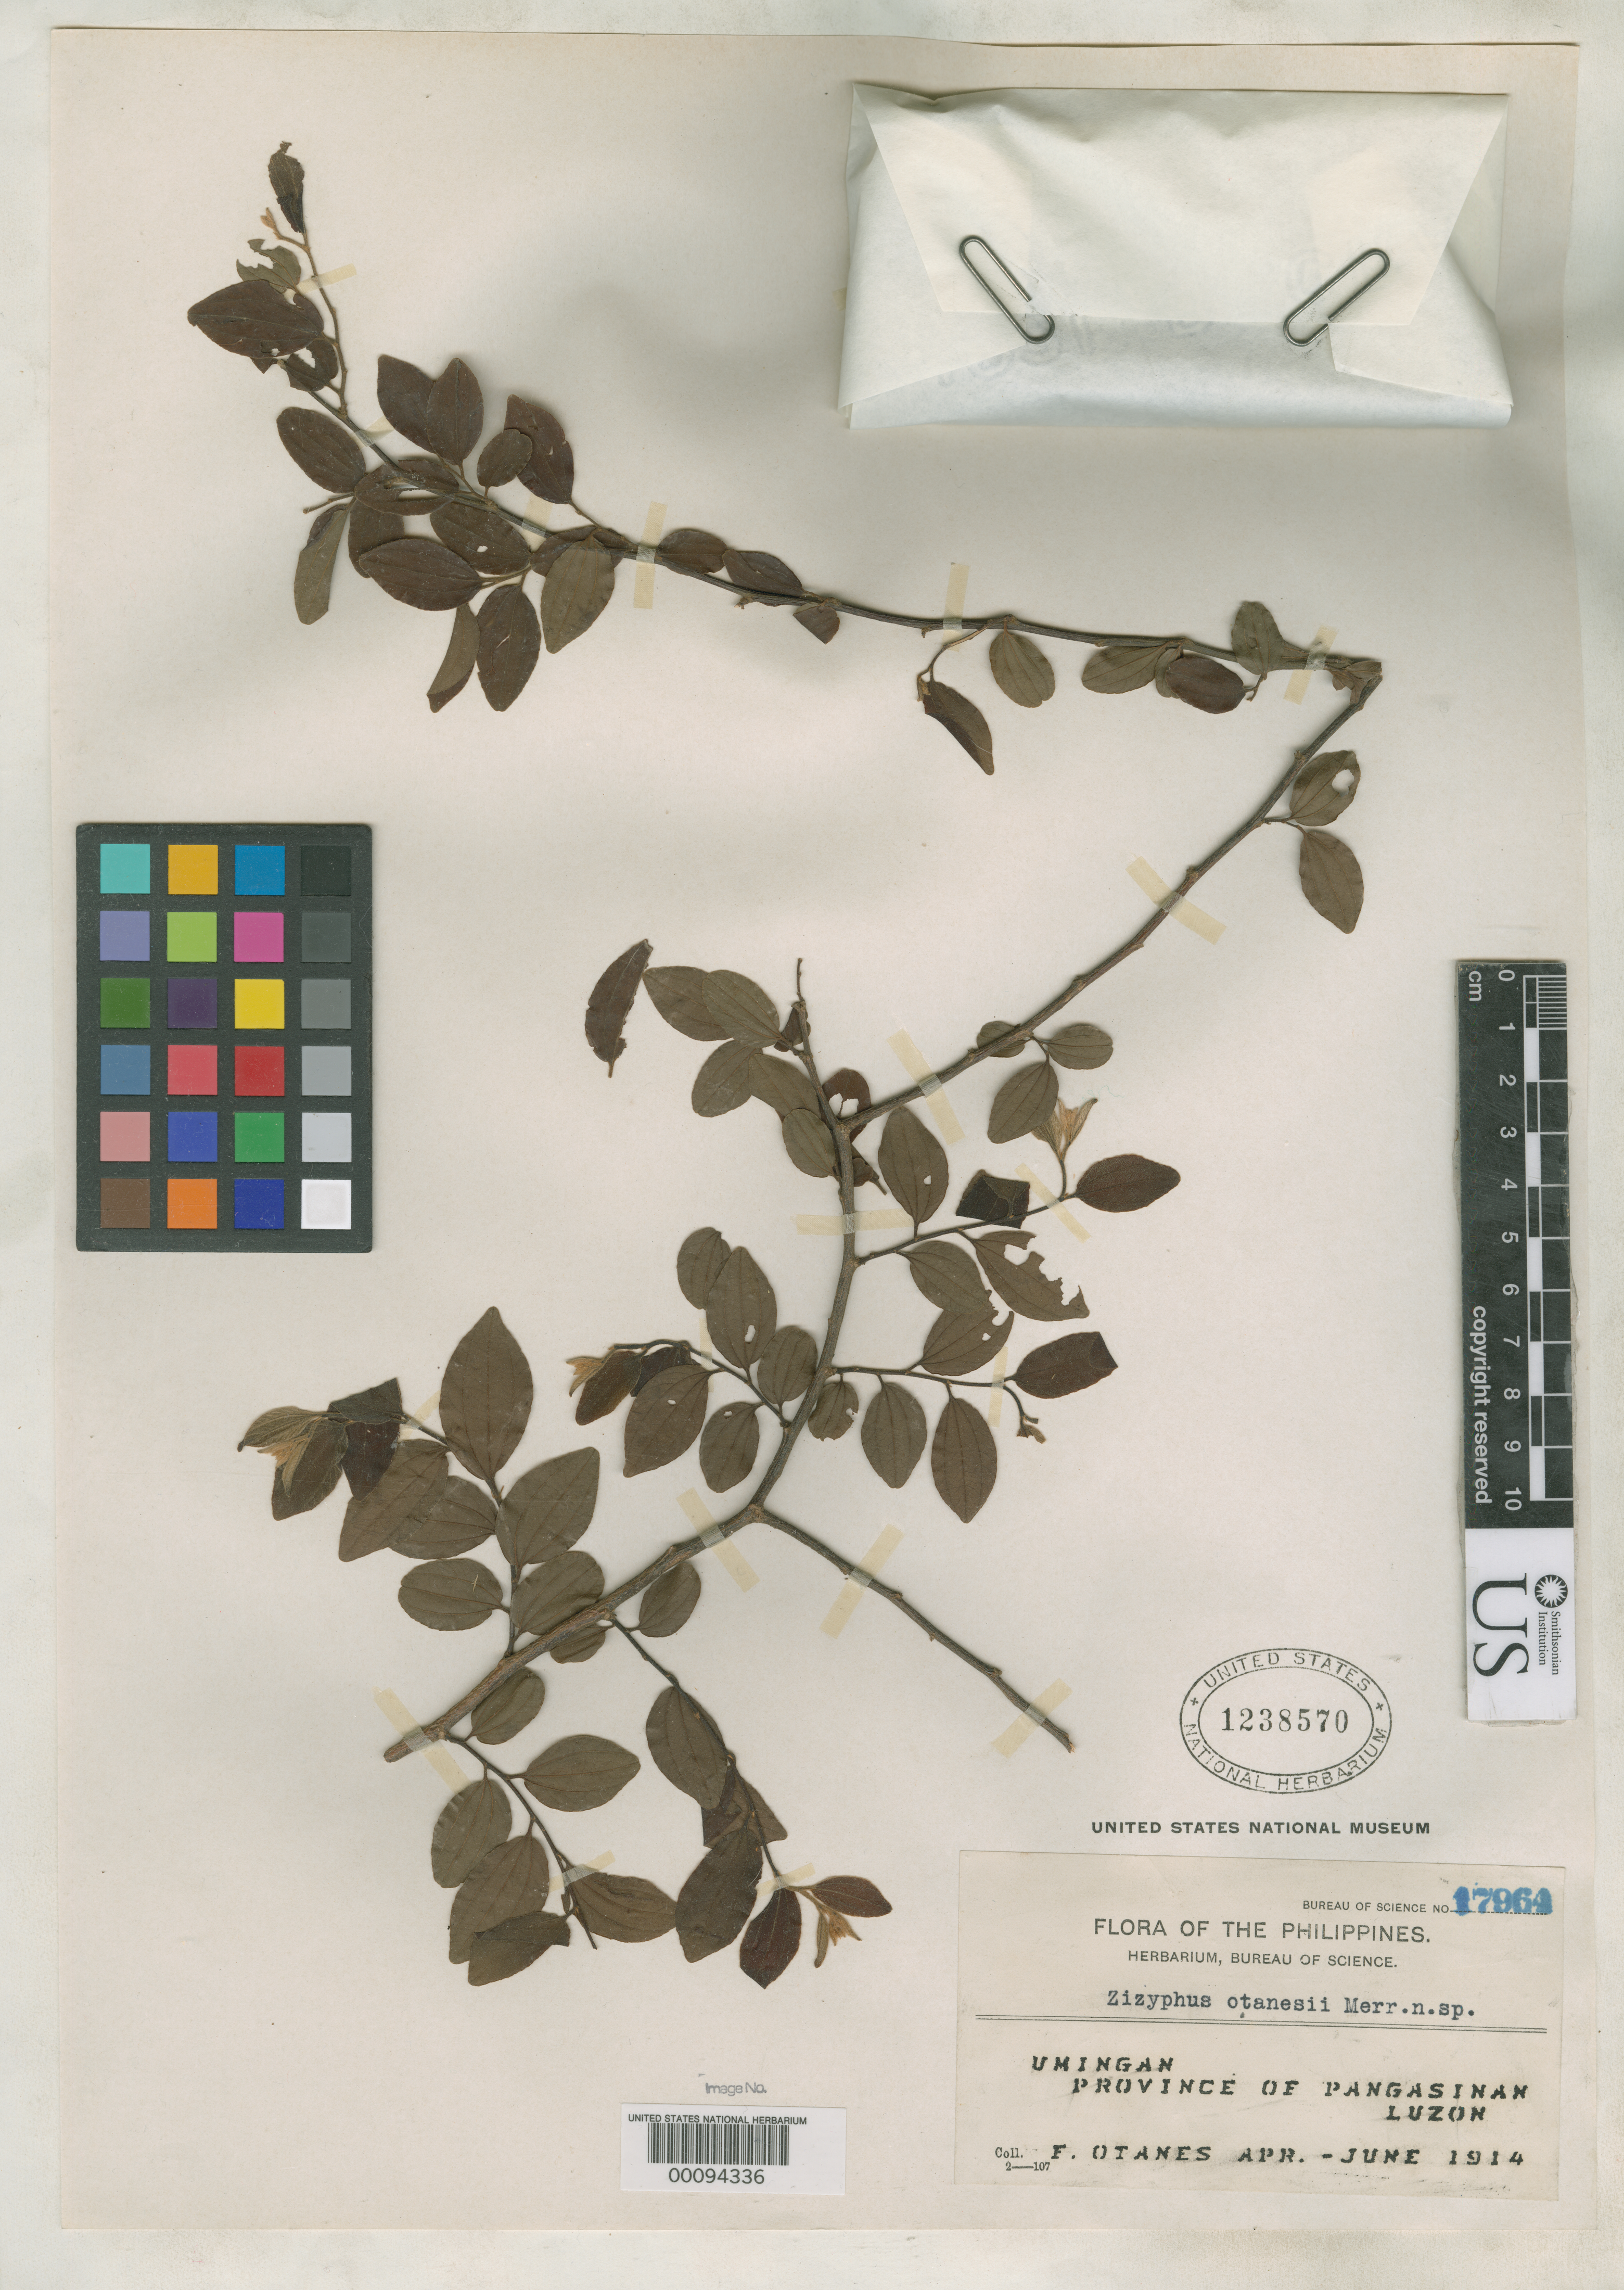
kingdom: Plantae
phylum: Tracheophyta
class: Magnoliopsida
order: Rosales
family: Rhamnaceae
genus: Ziziphus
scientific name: Ziziphus otanesii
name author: Merr.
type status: Isotype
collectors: F. Q. Otanes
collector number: Bur. Sci. 17964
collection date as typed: Apr 1914 to -- Jun 1914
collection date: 1914-04/1914-06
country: Philippines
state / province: Ilocos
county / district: Pangasinan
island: Luzon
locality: Umingan.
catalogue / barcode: US 1238570